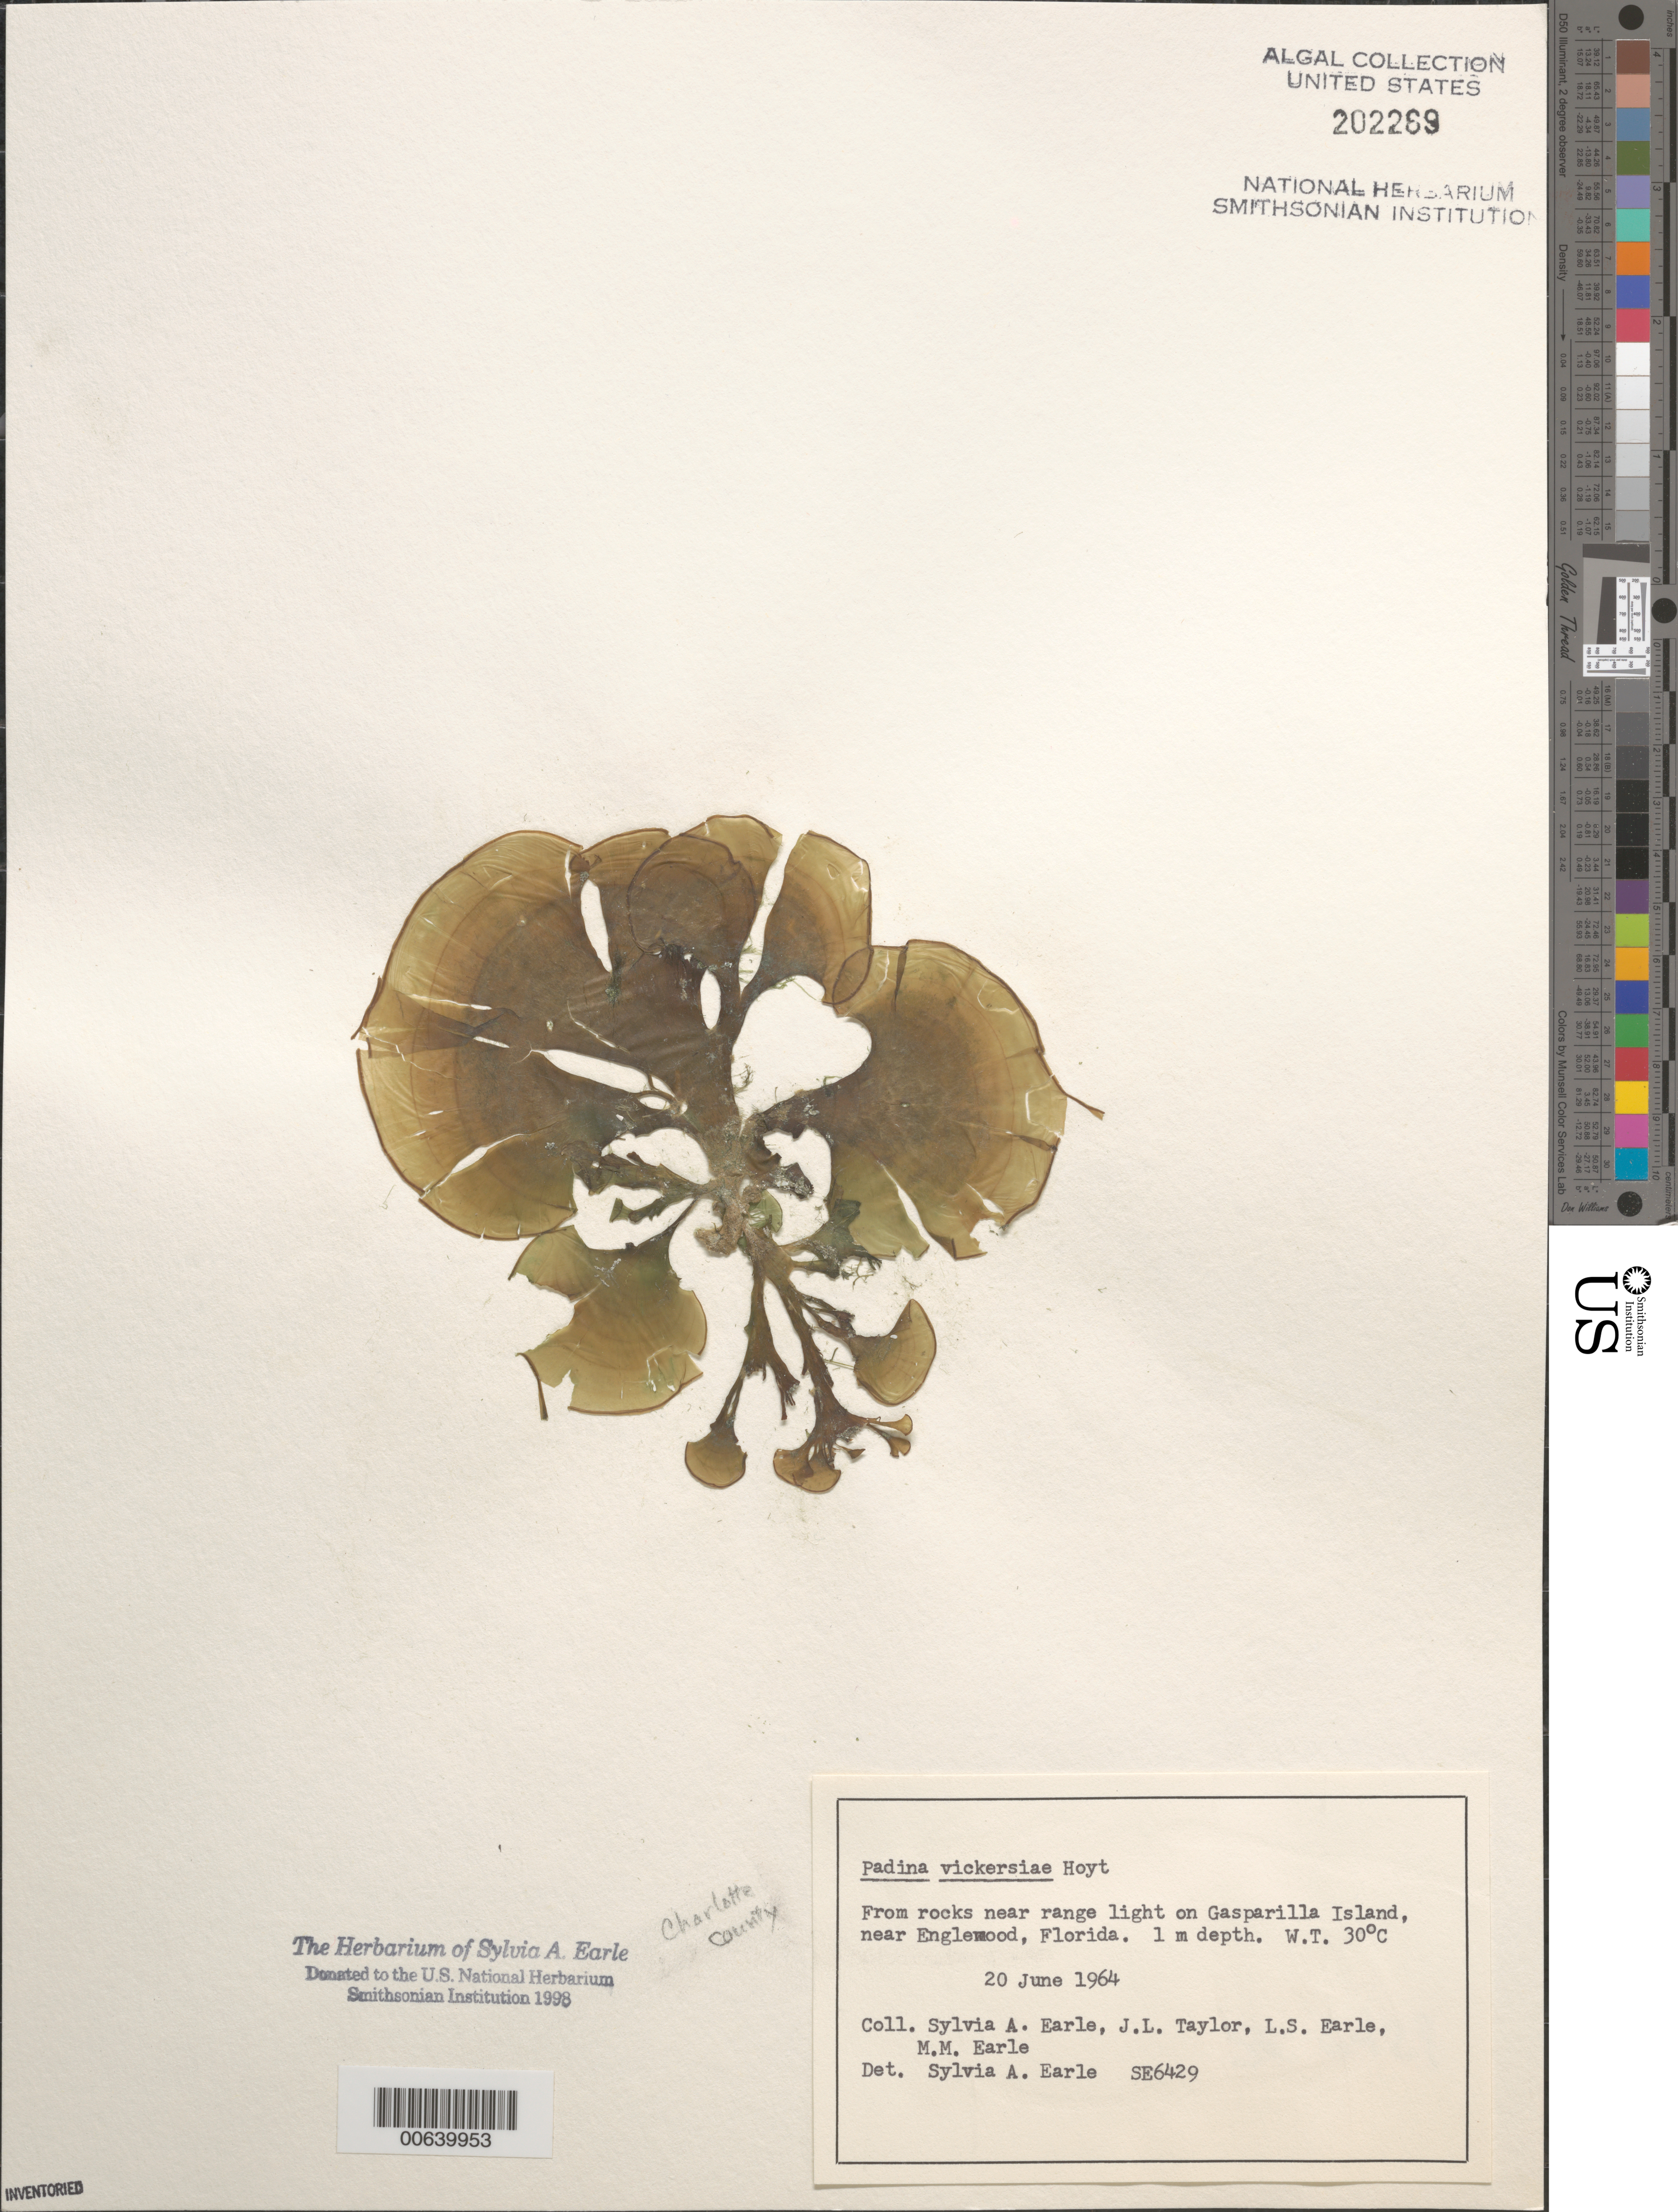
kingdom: Chromista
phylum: Ochrophyta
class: Phaeophyceae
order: Dictyotales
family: Dictyotaceae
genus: Padina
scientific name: Padina gymnospora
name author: (Kütz.) O.G. Sond.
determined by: Algae name updating Project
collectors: S. A. Earle, J. L. Taylor, L. Earle & M. Earle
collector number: SE 6429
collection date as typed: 20 Jun 1964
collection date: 1964-06-20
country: United States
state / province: Florida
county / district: Charlotte County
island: Gasparilla Island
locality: Near Englewood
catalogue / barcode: US 202269